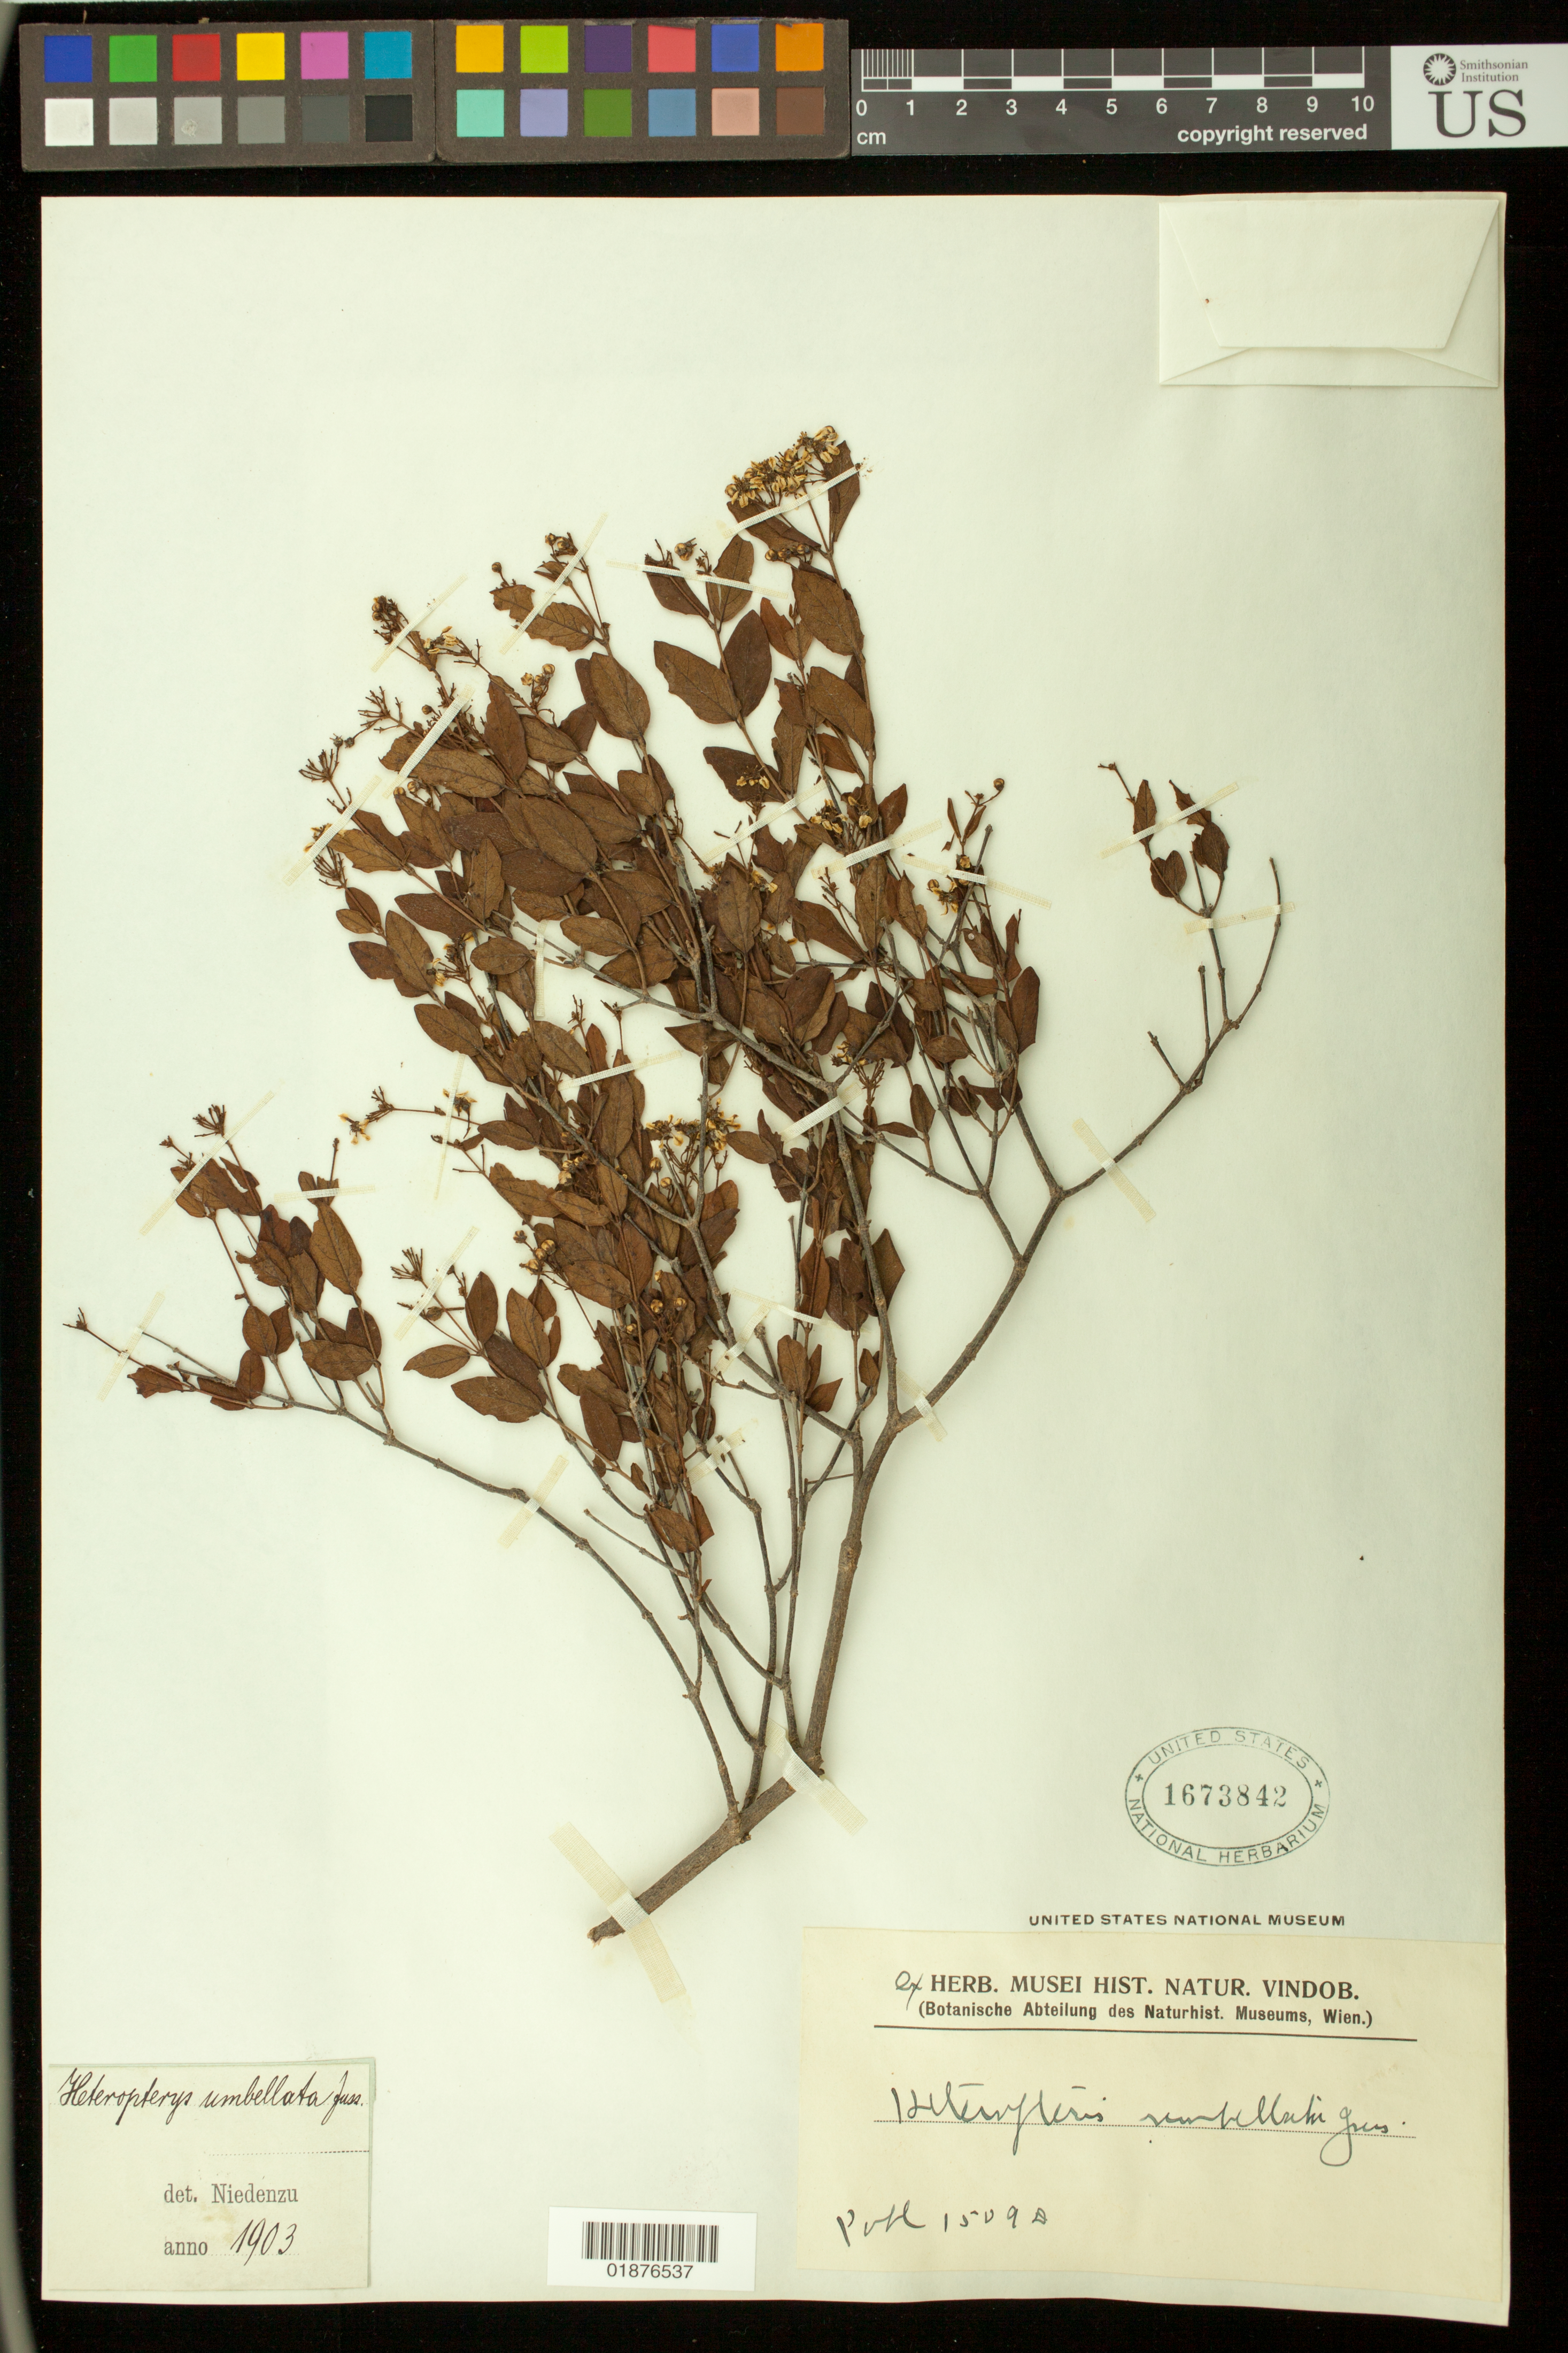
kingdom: Plantae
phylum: Tracheophyta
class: Magnoliopsida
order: Malpighiales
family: Malpighiaceae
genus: Heteropterys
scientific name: Heteropterys umbellata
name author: A. Juss.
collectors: -- Pohl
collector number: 1509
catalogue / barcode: US 1673842